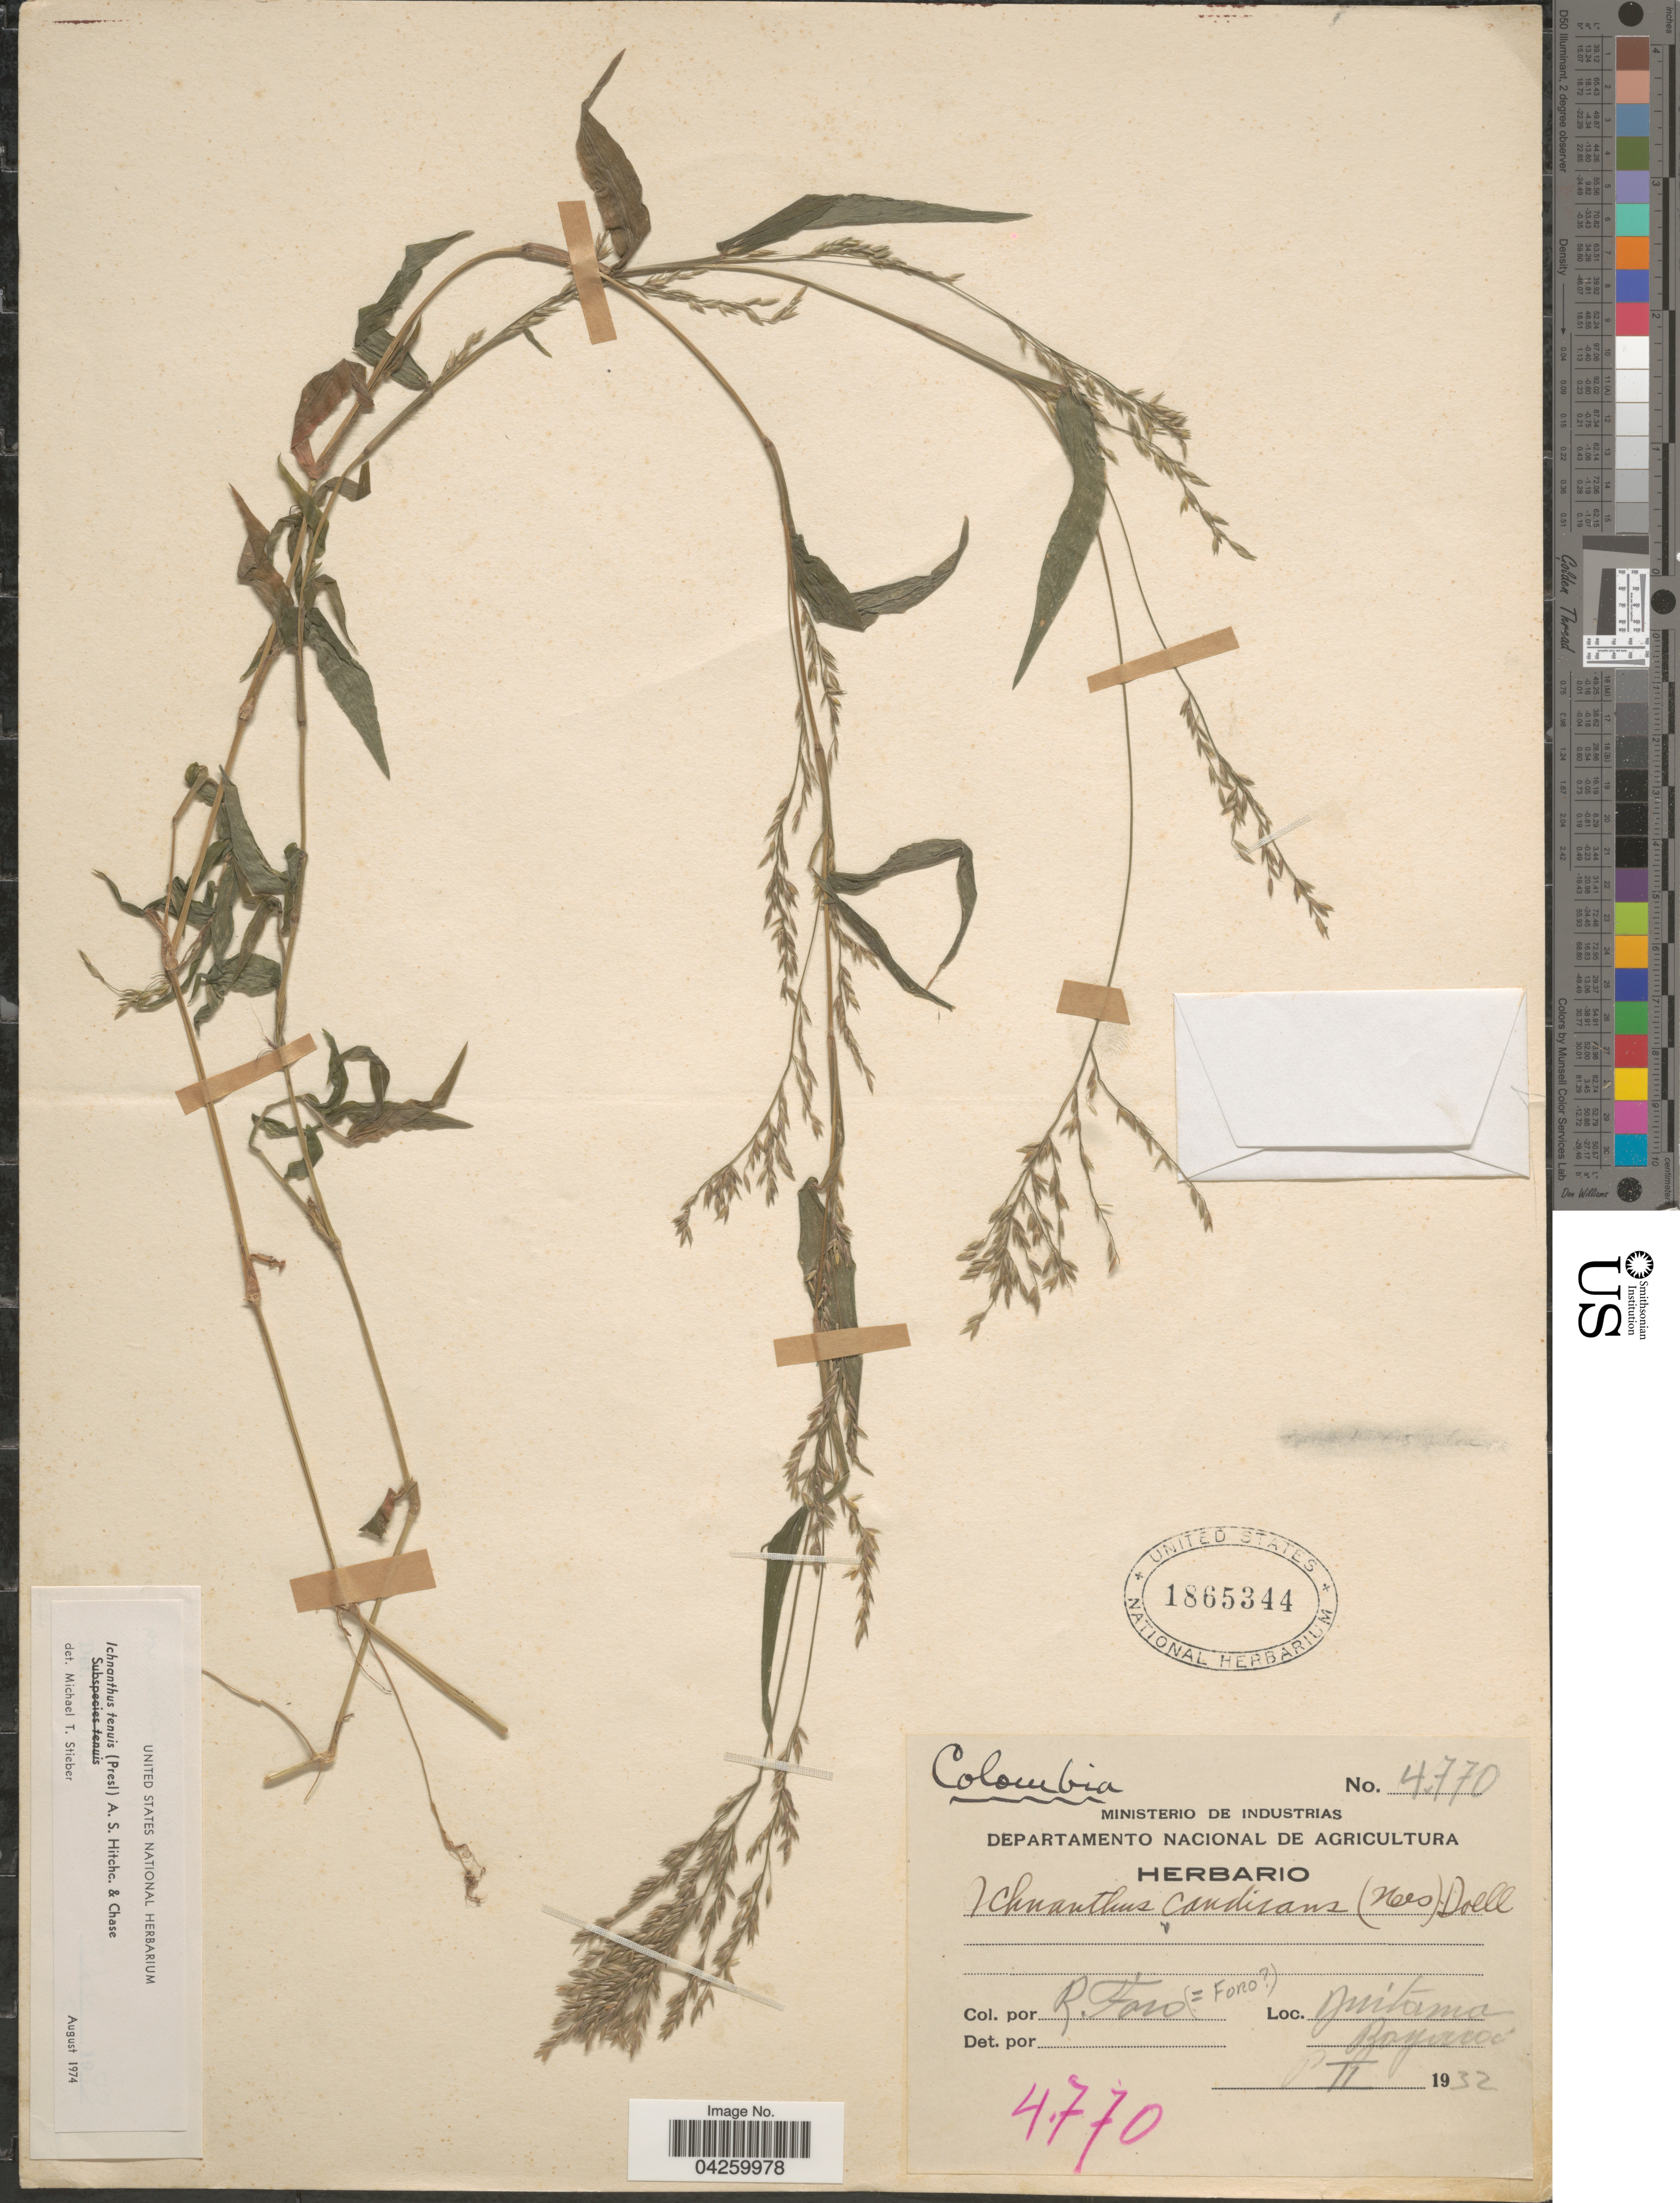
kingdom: Plantae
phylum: Tracheophyta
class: Liliopsida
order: Poales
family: Poaceae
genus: Ichnanthus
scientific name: Ichnanthus tenuis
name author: (J. Presl) Hitchc. & Chase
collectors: R. Faro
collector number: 4770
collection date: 1932-02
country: Colombia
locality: Quitama. Boyaca.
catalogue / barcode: US 1865344